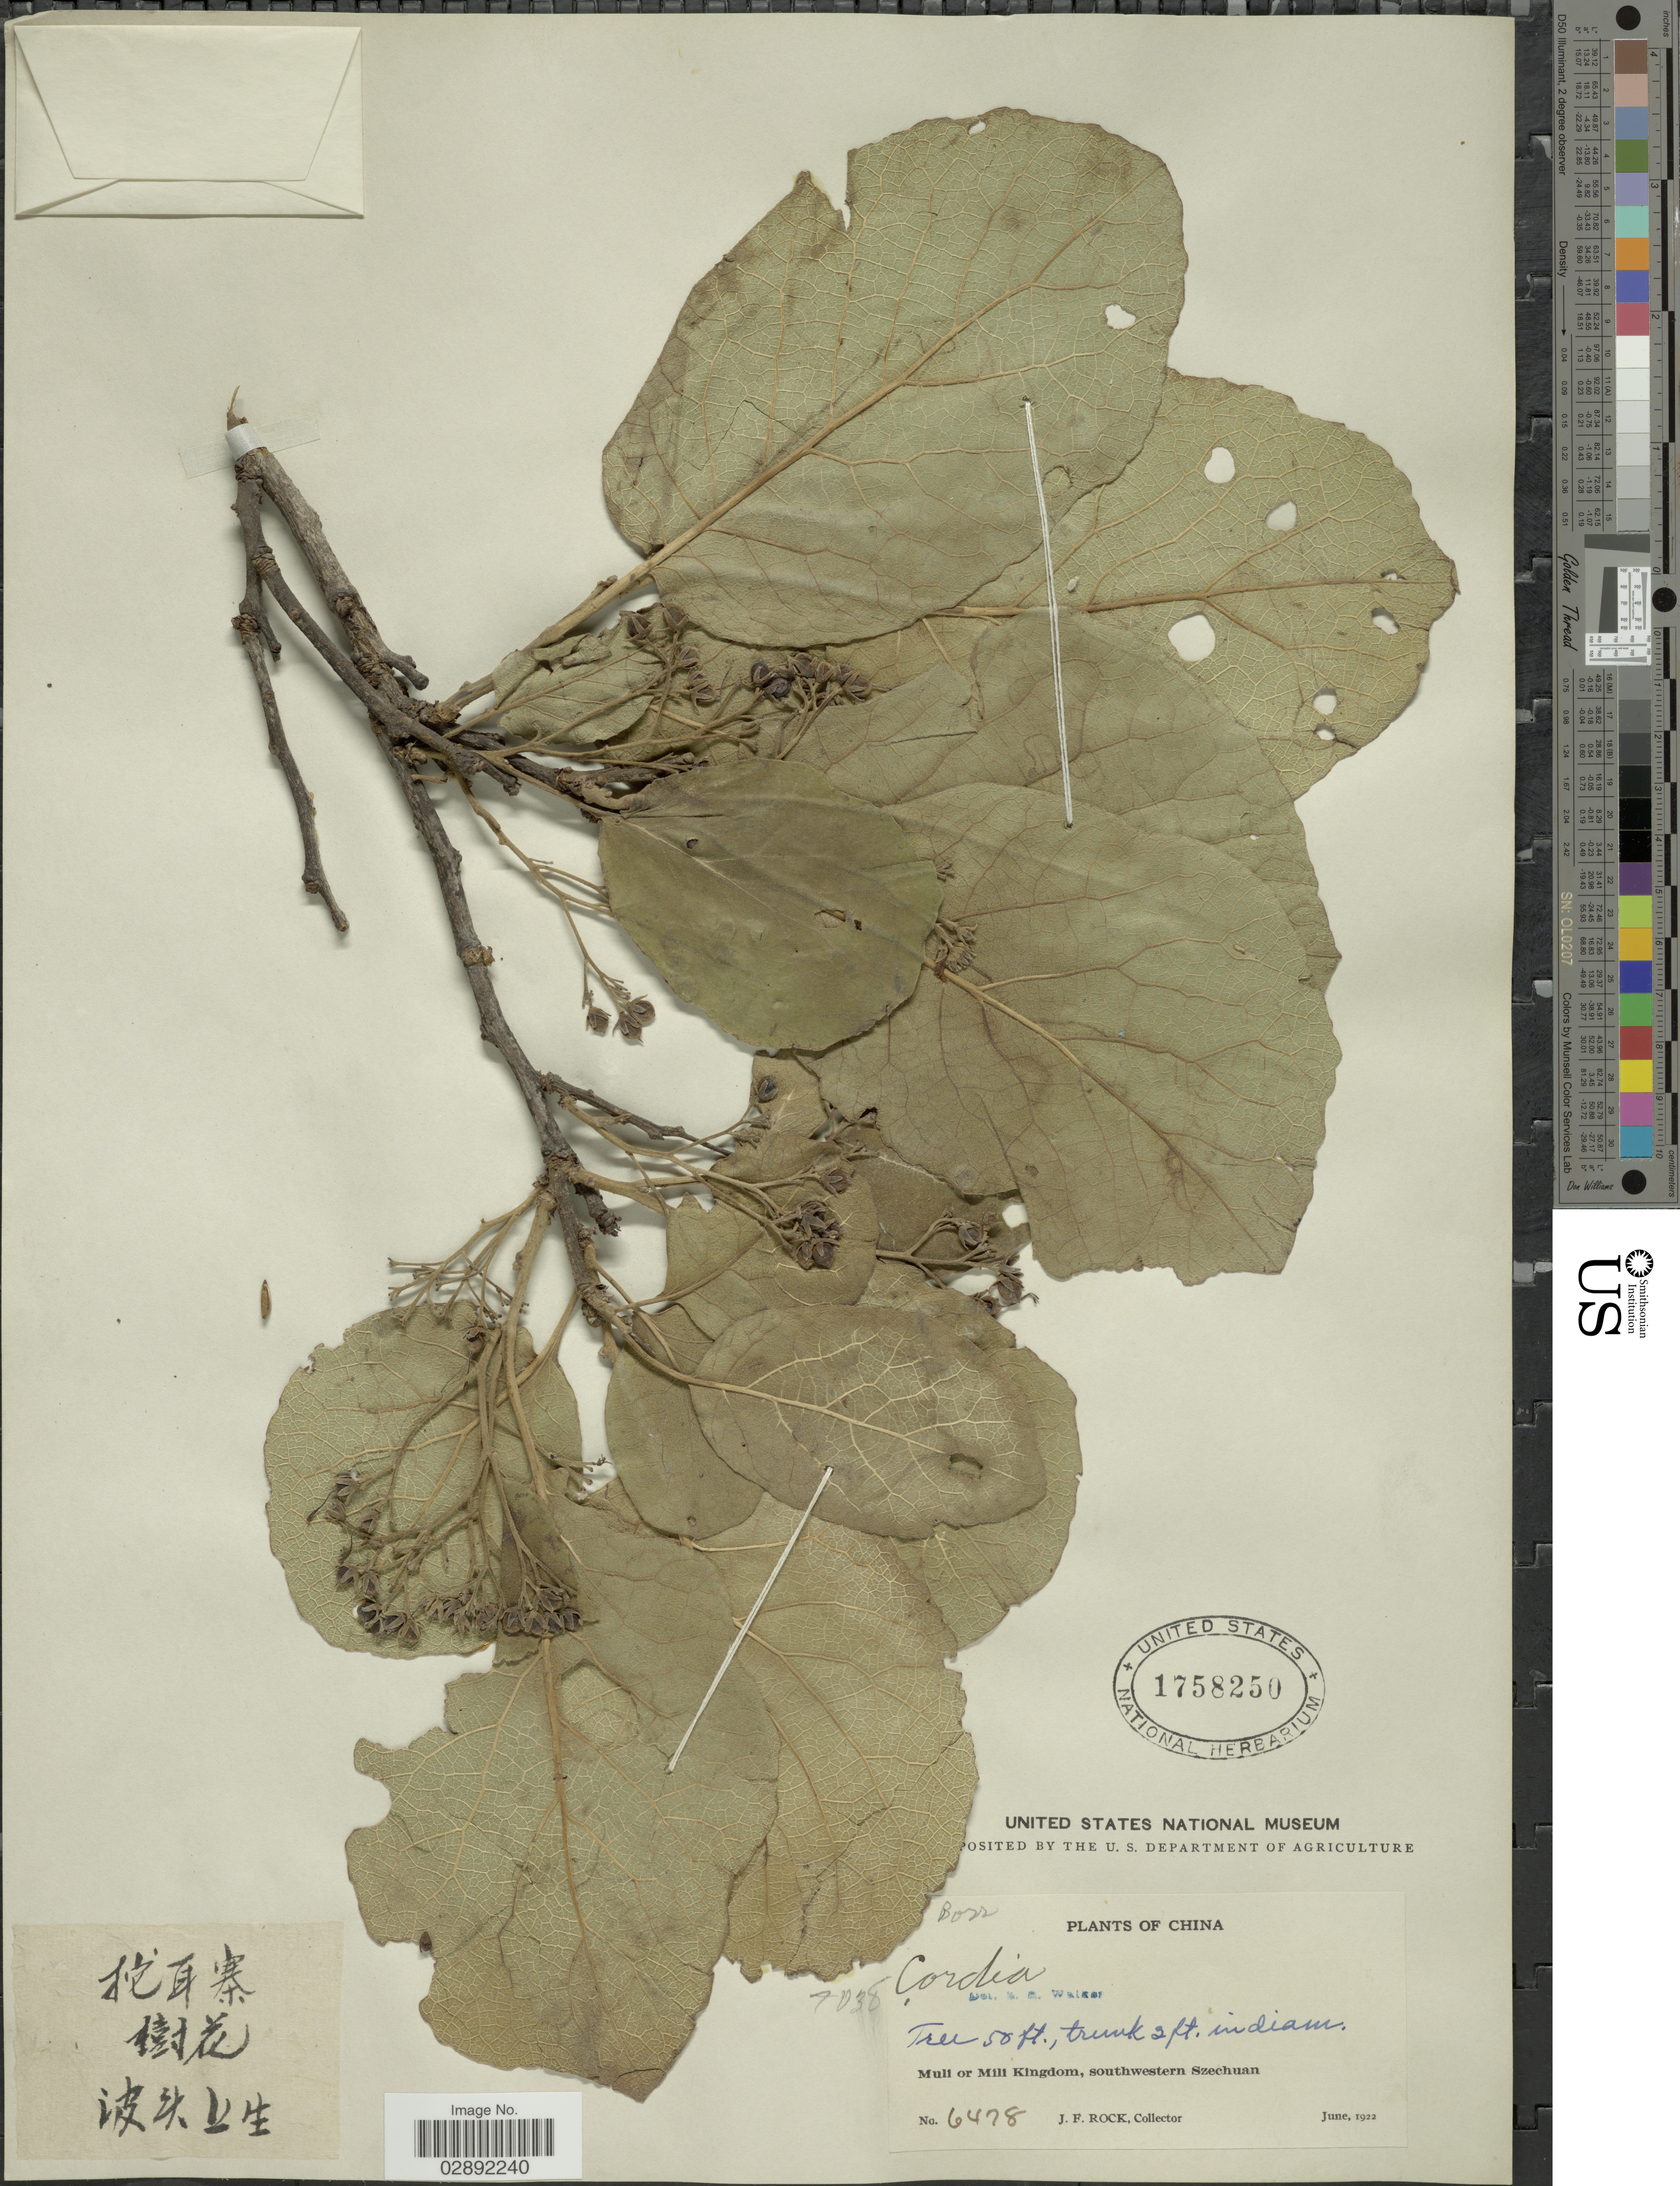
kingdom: Plantae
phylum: Tracheophyta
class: Magnoliopsida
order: Boraginales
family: Cordiaceae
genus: Cordia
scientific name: Cordia sp.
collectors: J. Rock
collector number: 6478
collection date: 1922-06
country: China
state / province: Sichuan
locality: Muli or Mill Kingdom, southwestern Szechuan.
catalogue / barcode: US 1758250